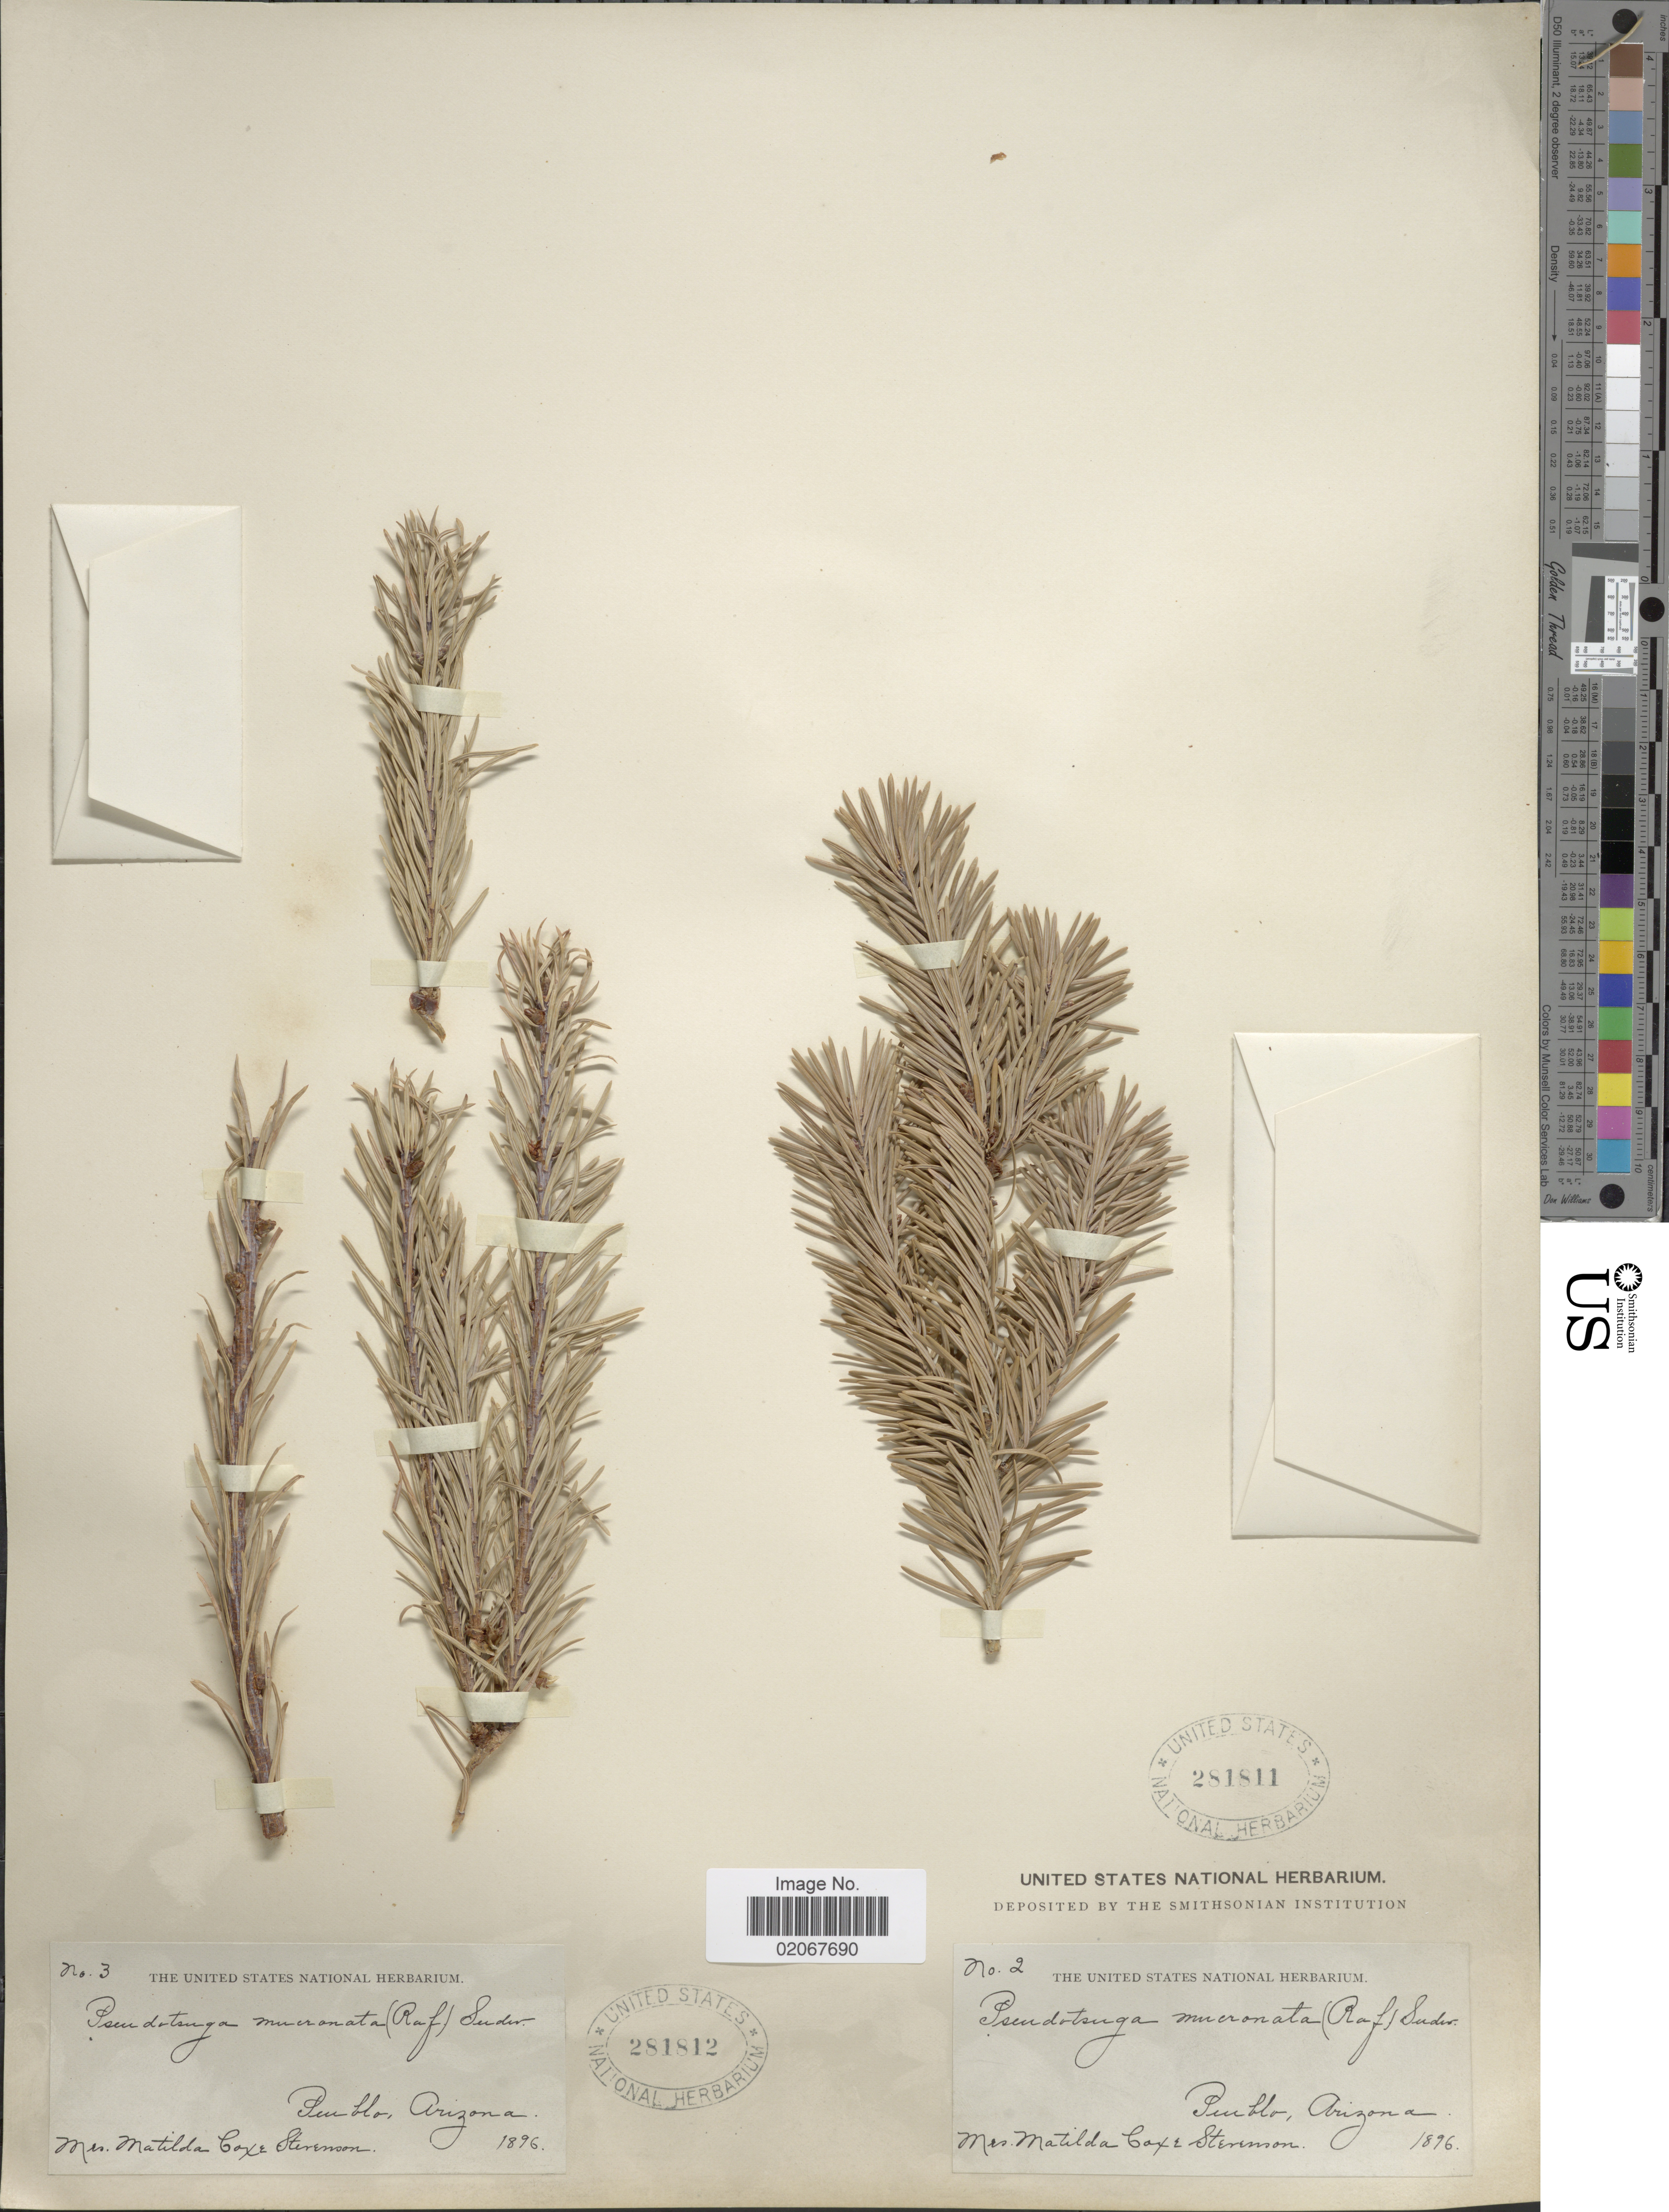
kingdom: Plantae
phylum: Tracheophyta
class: Pinopsida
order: Pinales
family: Pinaceae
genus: Pseudotsuga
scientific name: Pseudotsuga menziesii var. glauca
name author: (Beissn.) Franco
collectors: M. Stevenson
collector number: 3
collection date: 1896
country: United States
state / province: Arizona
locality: Pueblo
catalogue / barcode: US 281812